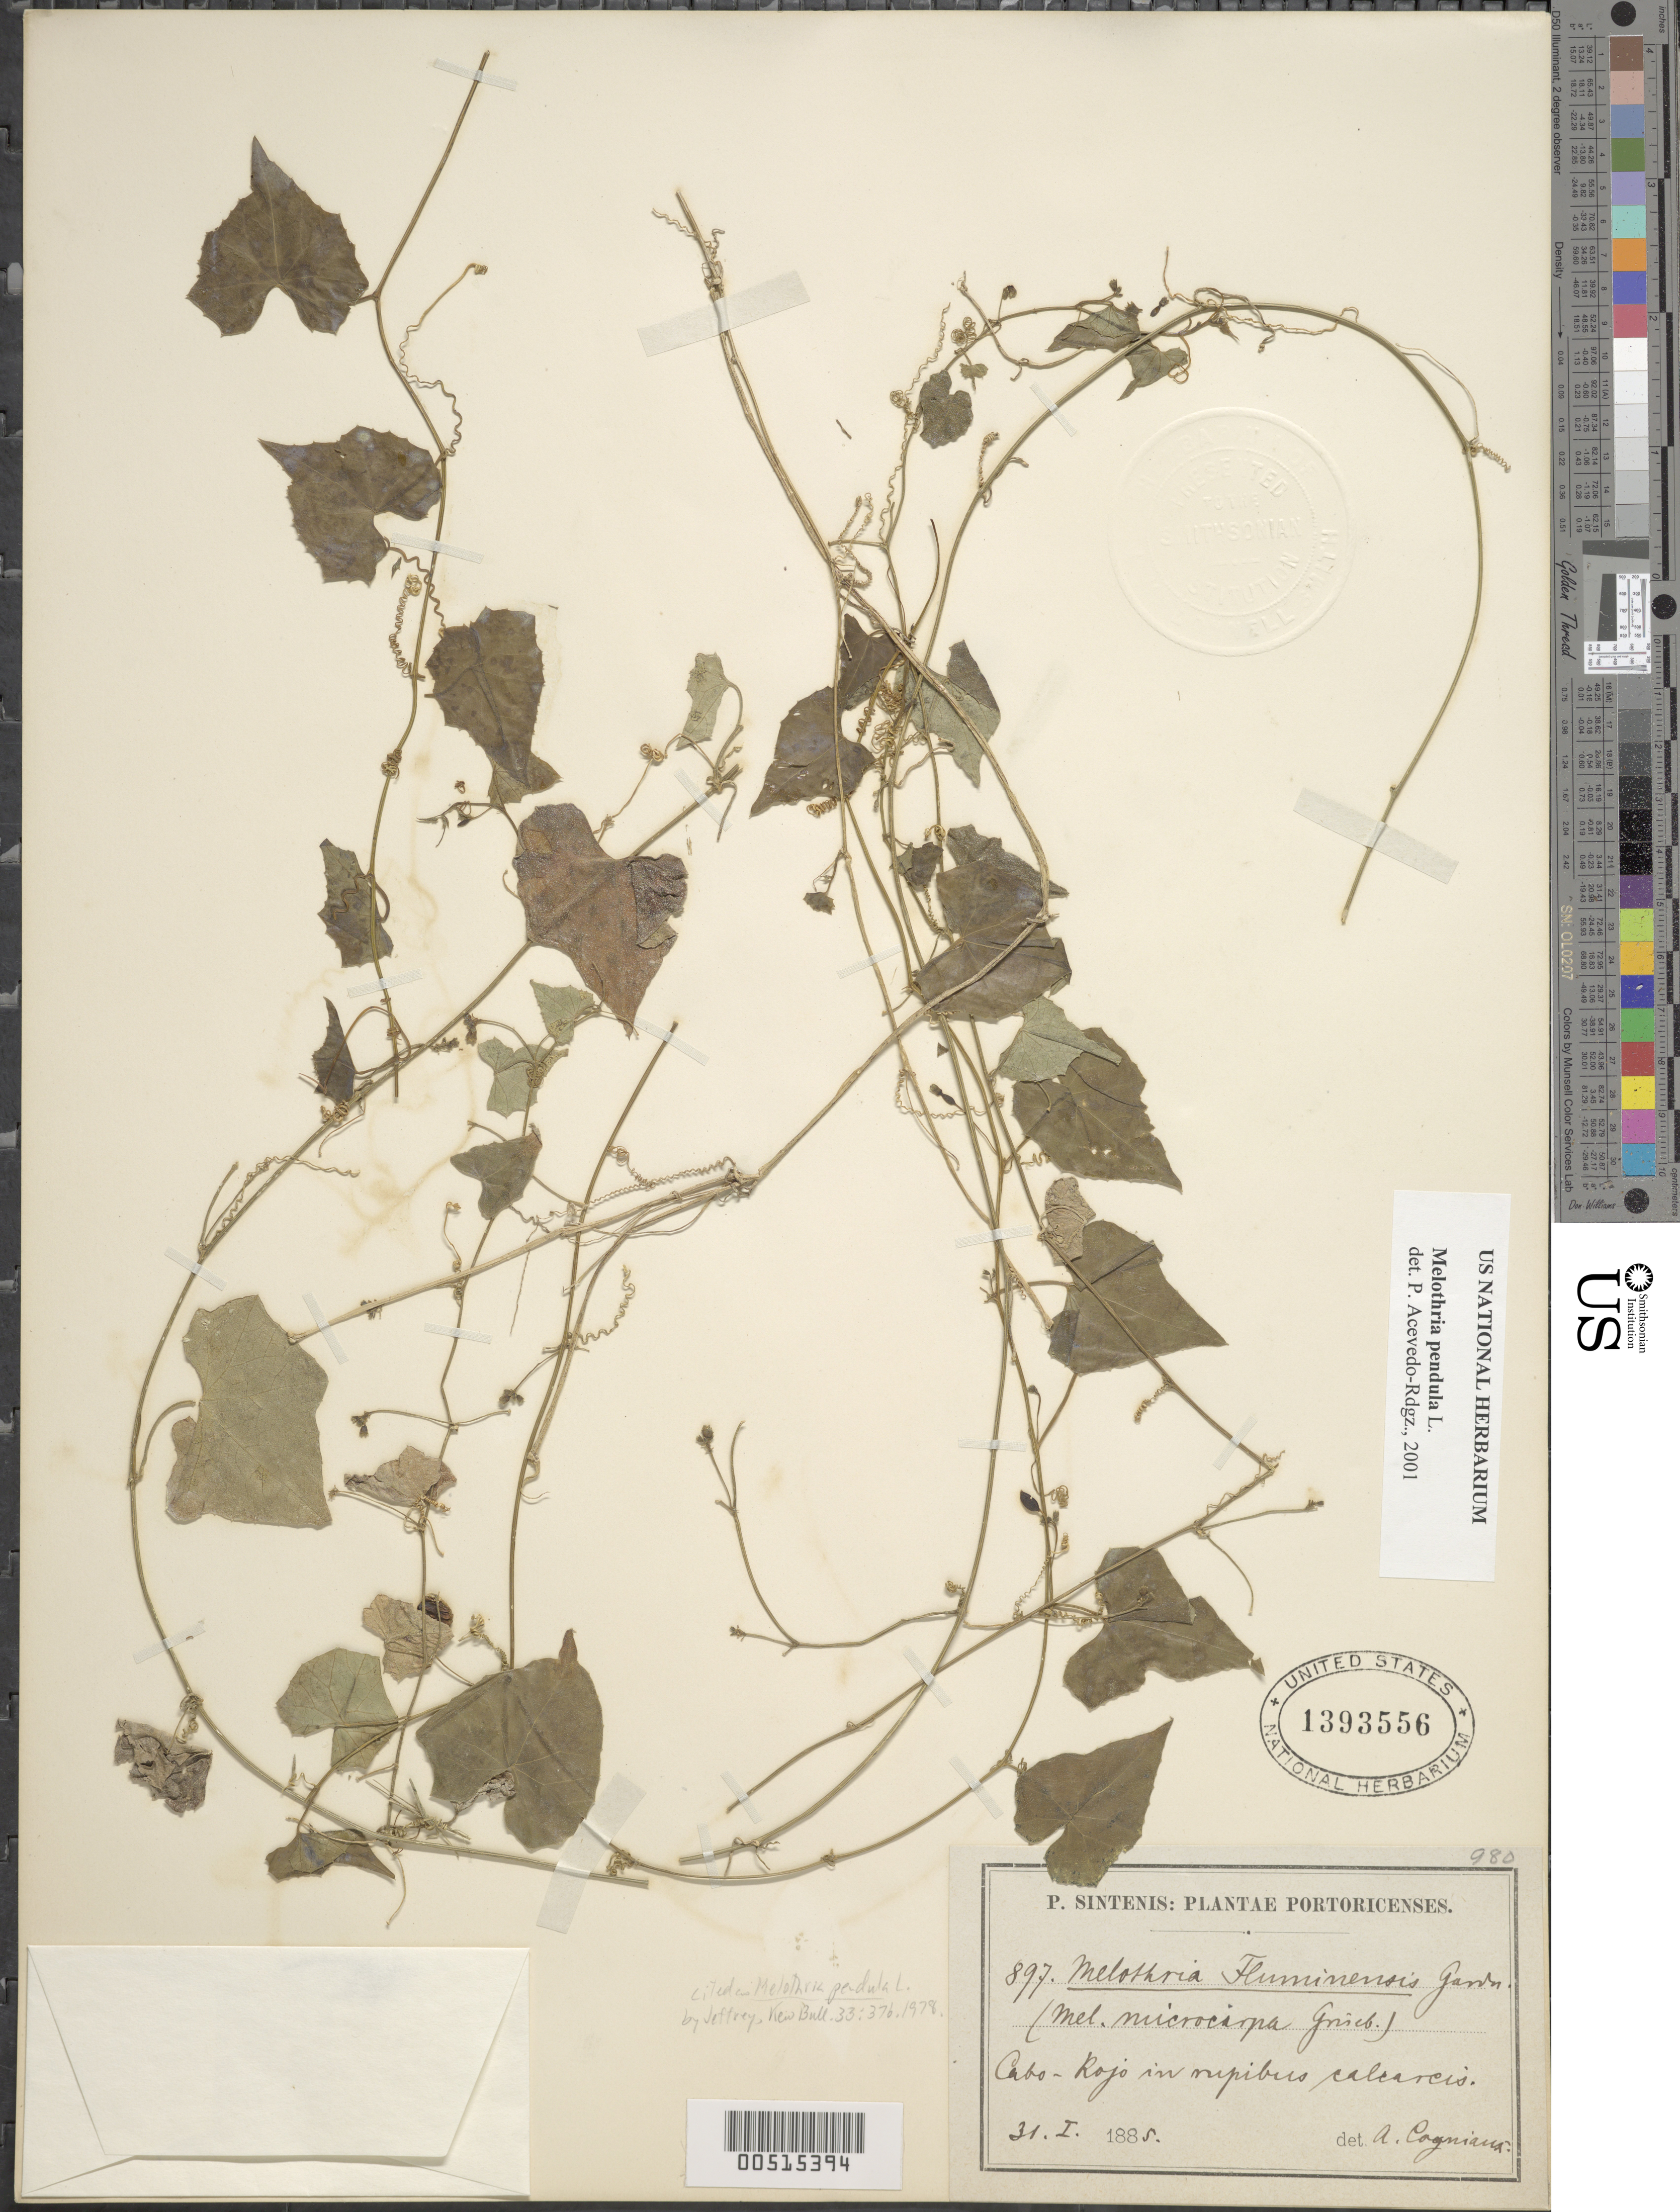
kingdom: Plantae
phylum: Tracheophyta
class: Magnoliopsida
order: Cucurbitales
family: Cucurbitaceae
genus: Melothria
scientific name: Melothria pendula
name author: L.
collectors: P. Sintenis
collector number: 897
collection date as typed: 31 Jan 1885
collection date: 1885-01-31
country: Puerto Rico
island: Greater Antilles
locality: Cabo Rojo. In nipibus calcarcis.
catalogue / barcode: US 1393556